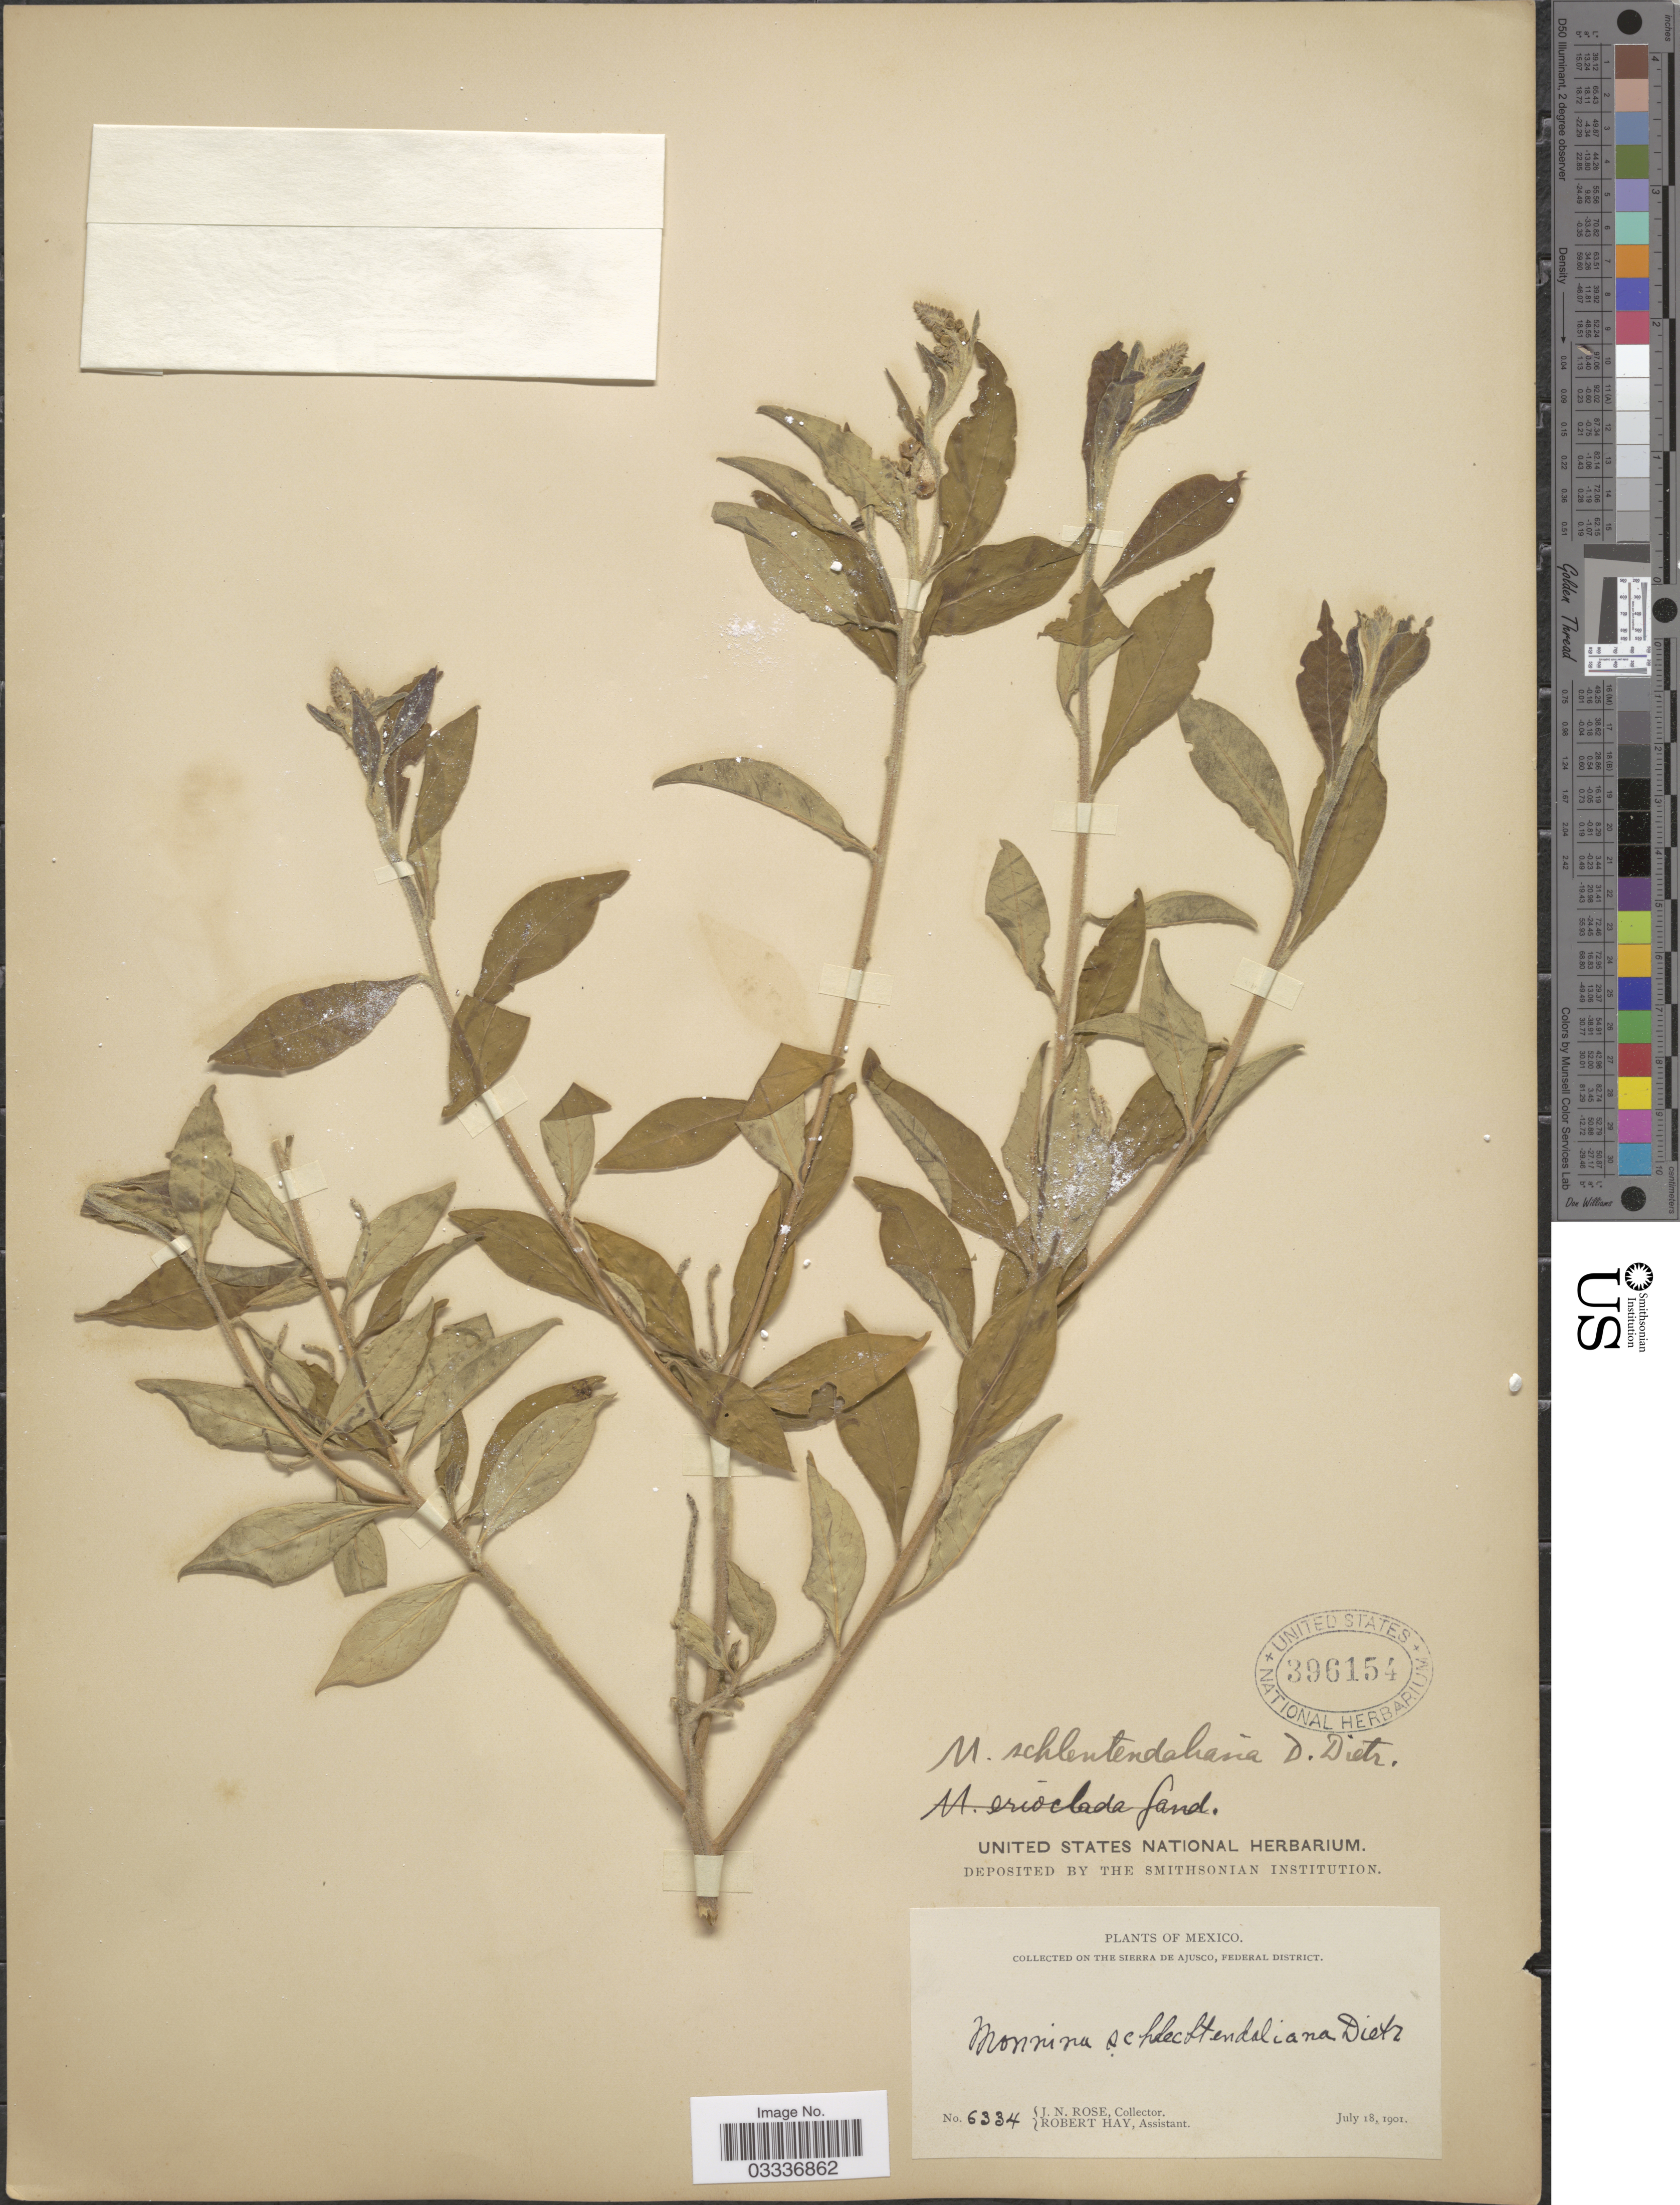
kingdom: Plantae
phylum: Tracheophyta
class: Magnoliopsida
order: Fabales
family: Polygalaceae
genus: Monnina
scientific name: Monnina schlechtendaliana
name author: D. Dietr.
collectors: J. N. Rose & R. H. Hay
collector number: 6334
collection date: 1901-07-18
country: Mexico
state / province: Distrito Federal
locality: On the Sierra de Ajusco, Federal District.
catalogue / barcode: US 396154